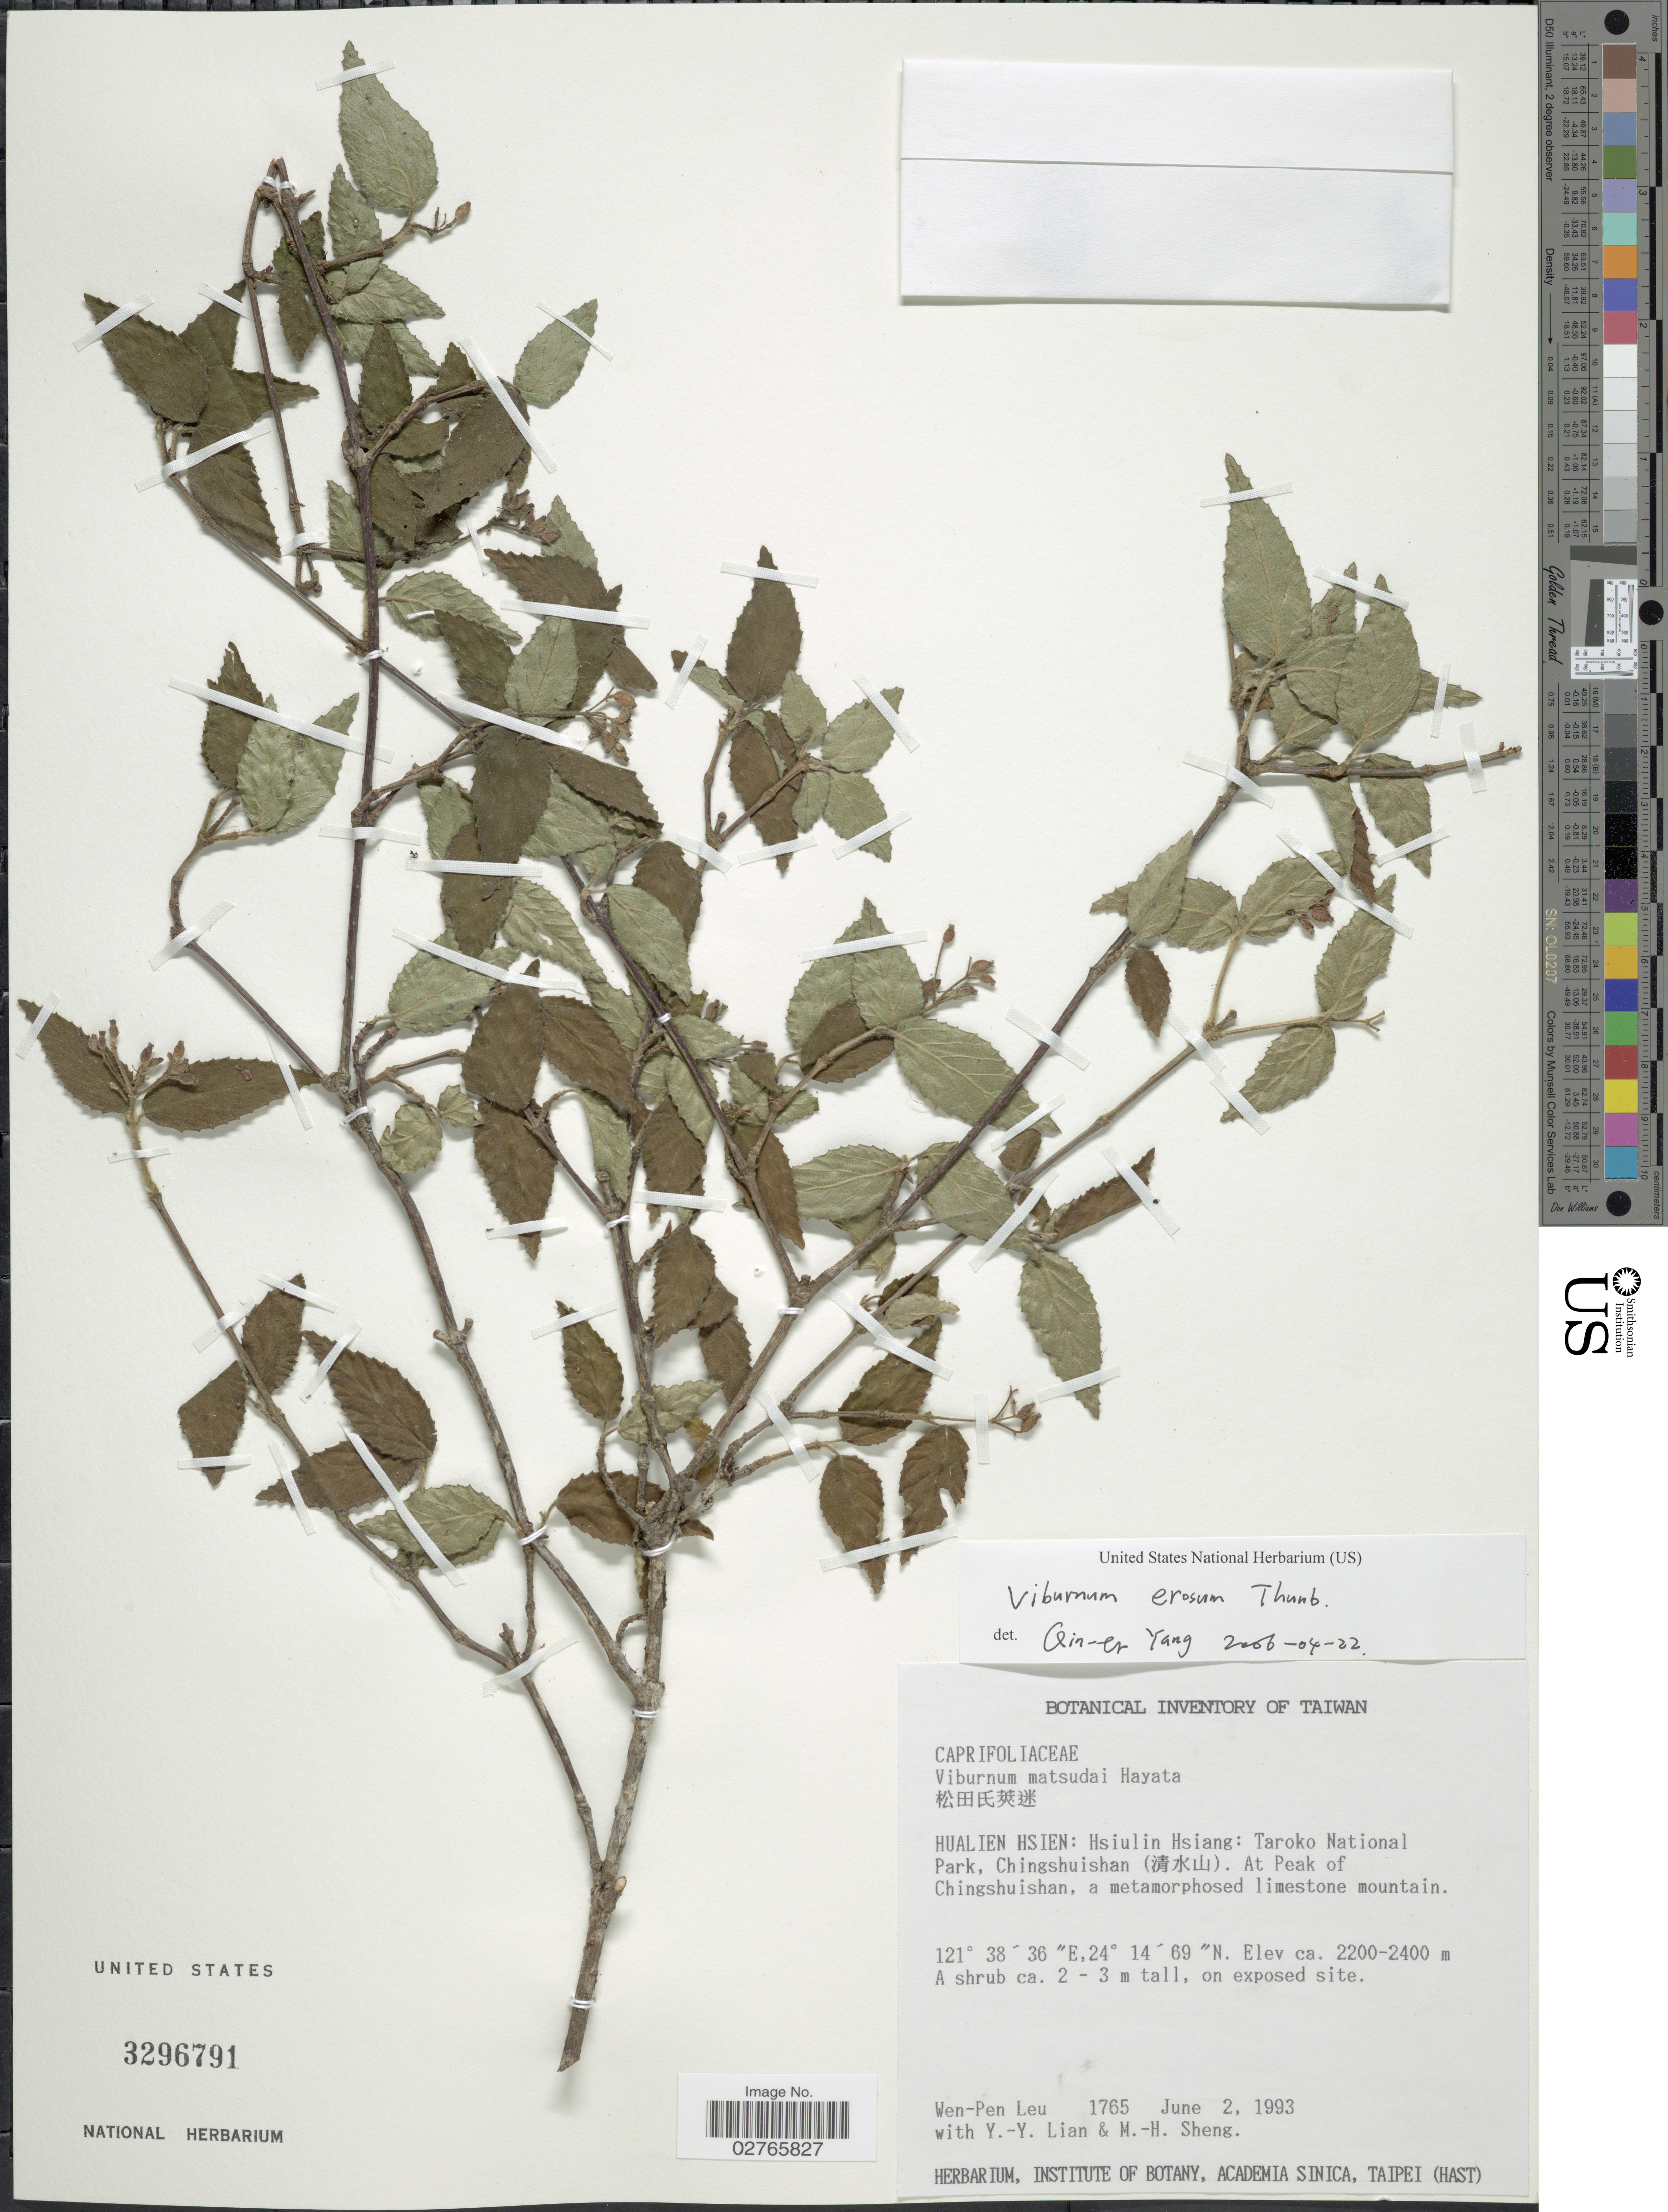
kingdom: Plantae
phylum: Tracheophyta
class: Magnoliopsida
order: Dipsacales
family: Viburnaceae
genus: Viburnum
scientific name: Viburnum erosum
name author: Thunb.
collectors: W. Leu, Y. Lian & M. Sheng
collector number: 1765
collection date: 1993-06-02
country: Taiwan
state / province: Hualien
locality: Hualien Hsien: Hsiulin Hsiang: Taroko National Park, Chingshuishan. (X). At Peak of Chingshuishan.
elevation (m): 2200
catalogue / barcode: US 3296791